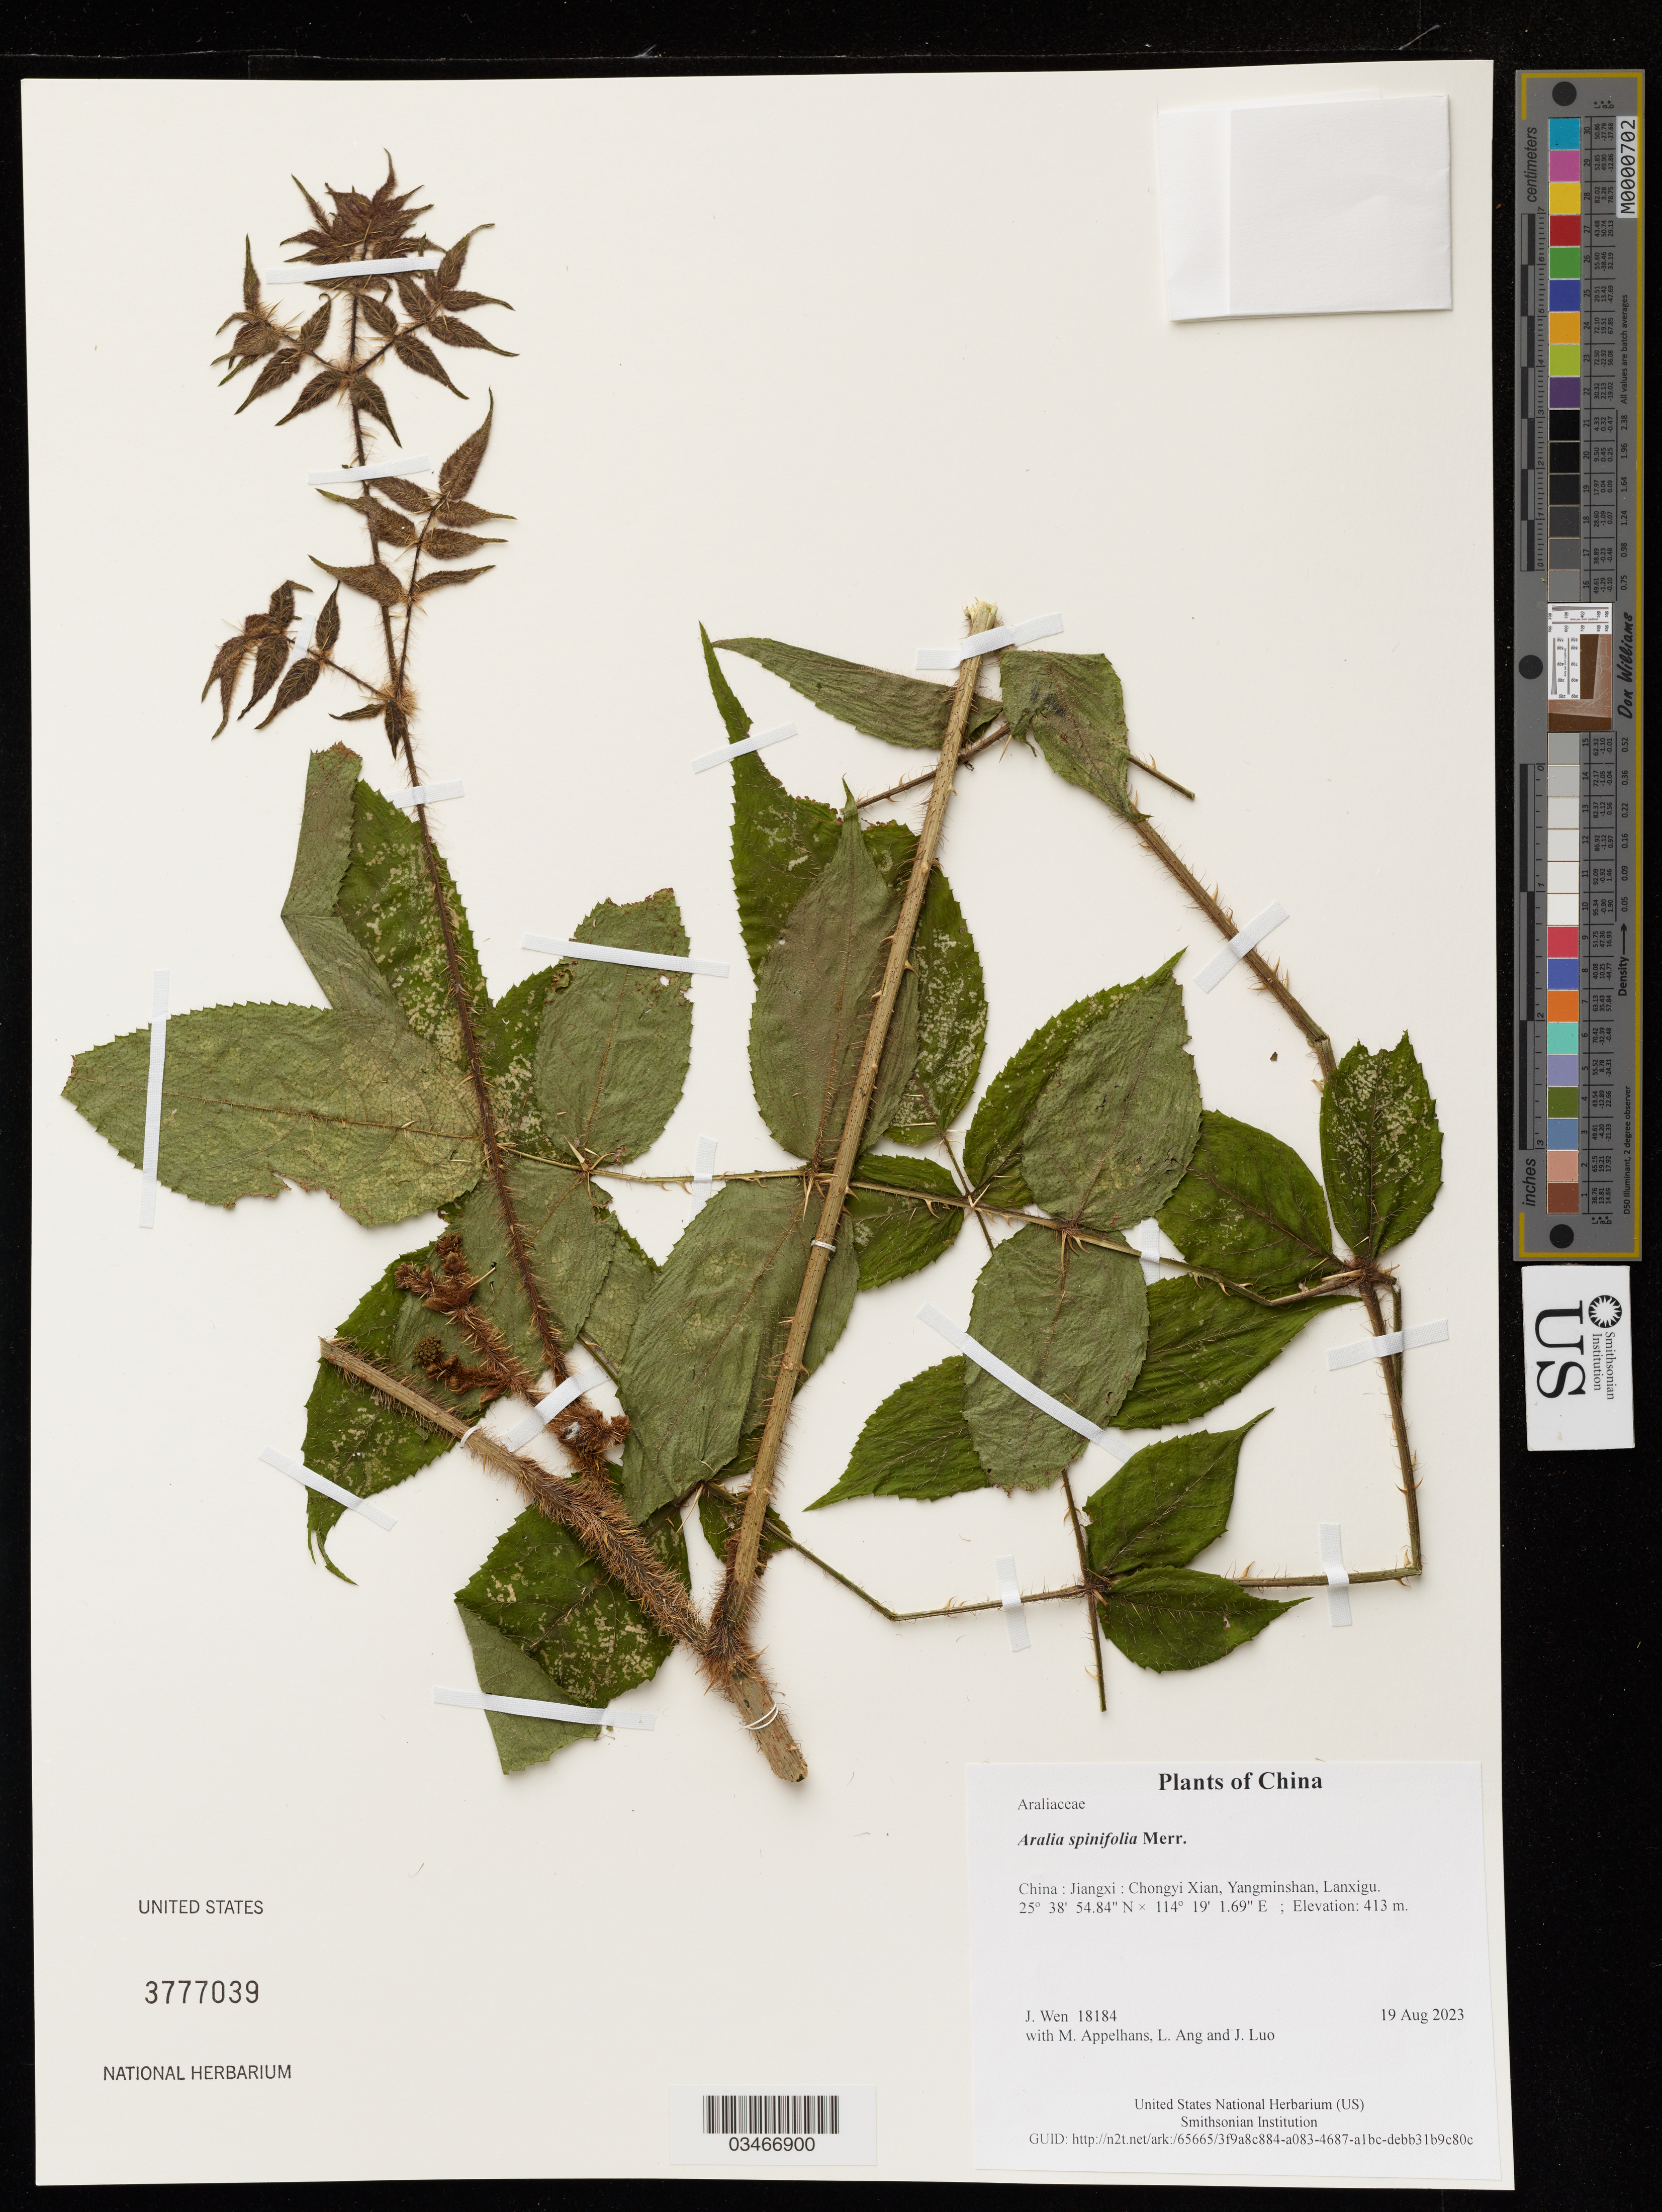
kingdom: Plantae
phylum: Tracheophyta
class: Magnoliopsida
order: Apiales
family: Araliaceae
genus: Aralia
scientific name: Aralia spinifolia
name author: Merr.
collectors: J. Wen, M. Appelhans, L. Ang & J. Luo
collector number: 18184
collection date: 2023-08-19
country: China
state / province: Jiangxi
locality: Chongyi Xian, Yangminshan, Lanxigu.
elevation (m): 413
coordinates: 25.648566 N, 114.317135 E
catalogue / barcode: US 3777039